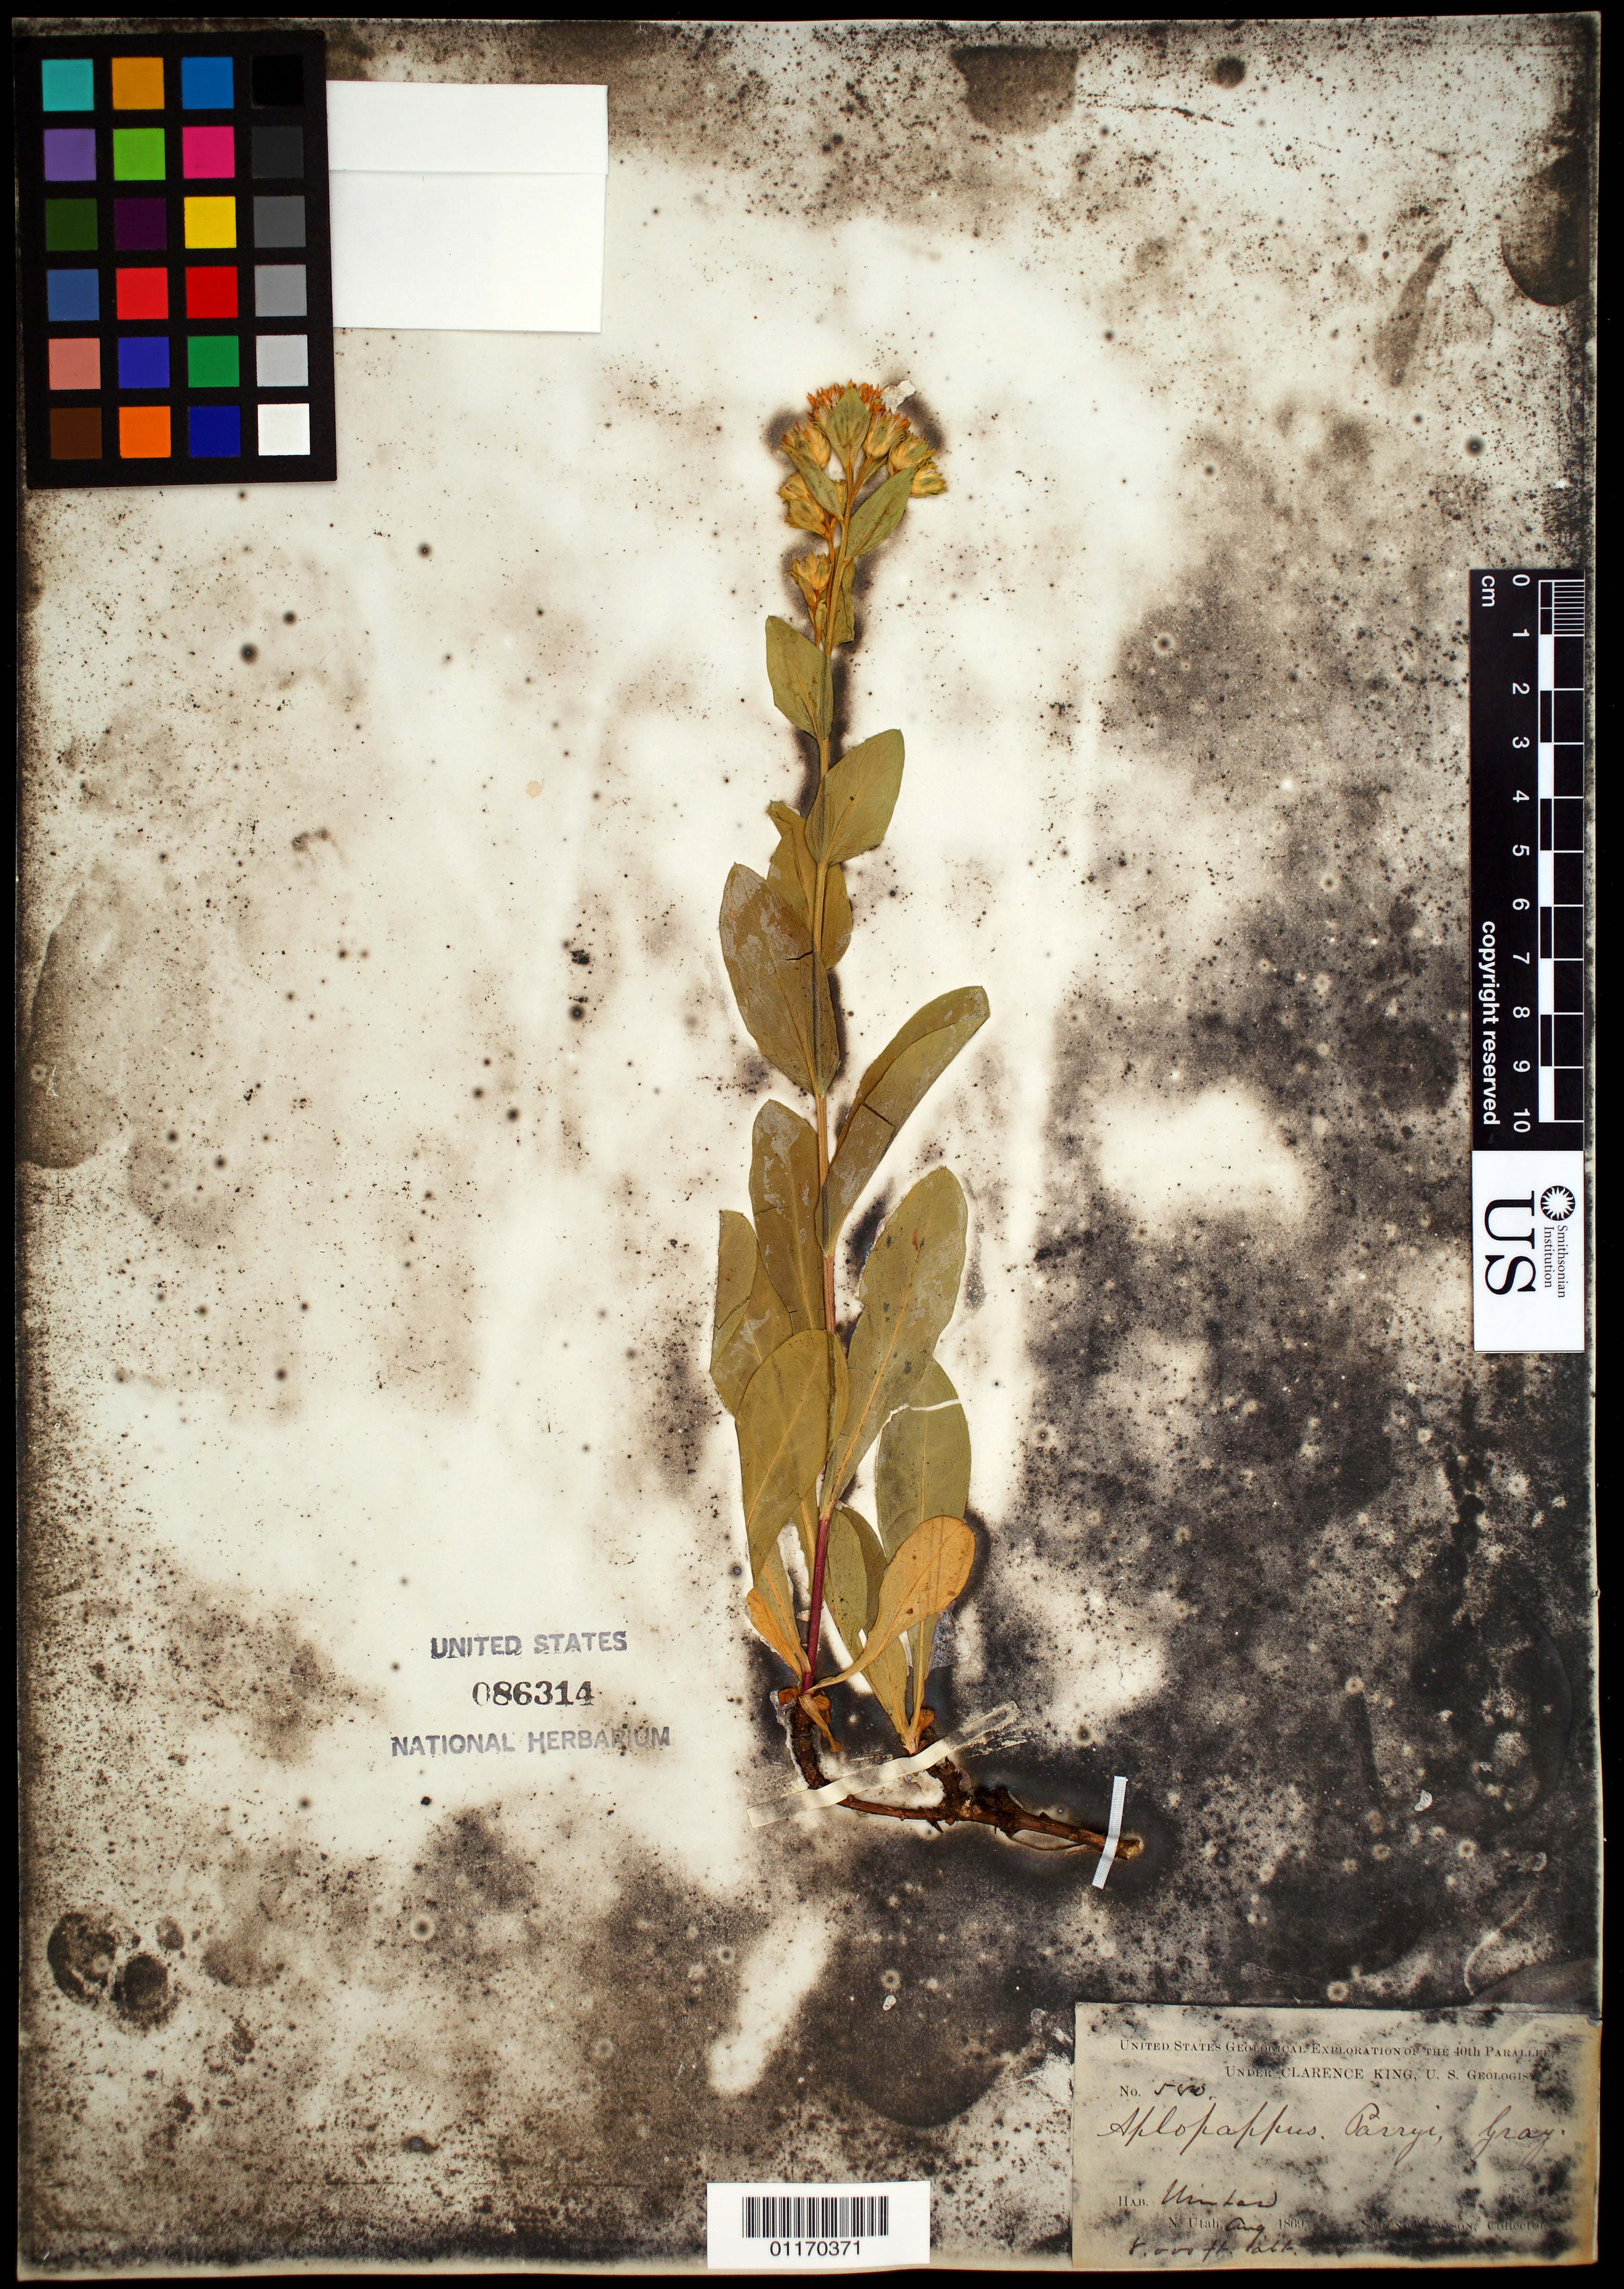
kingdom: Plantae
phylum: Tracheophyta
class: Magnoliopsida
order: Asterales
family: Asteraceae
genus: Oreochrysum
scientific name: Oreochrysum parryi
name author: (A. Gray) Rydb.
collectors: S. Watson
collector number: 580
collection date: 1869-08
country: United States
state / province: Utah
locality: Uintas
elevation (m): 2438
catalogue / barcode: US 86314